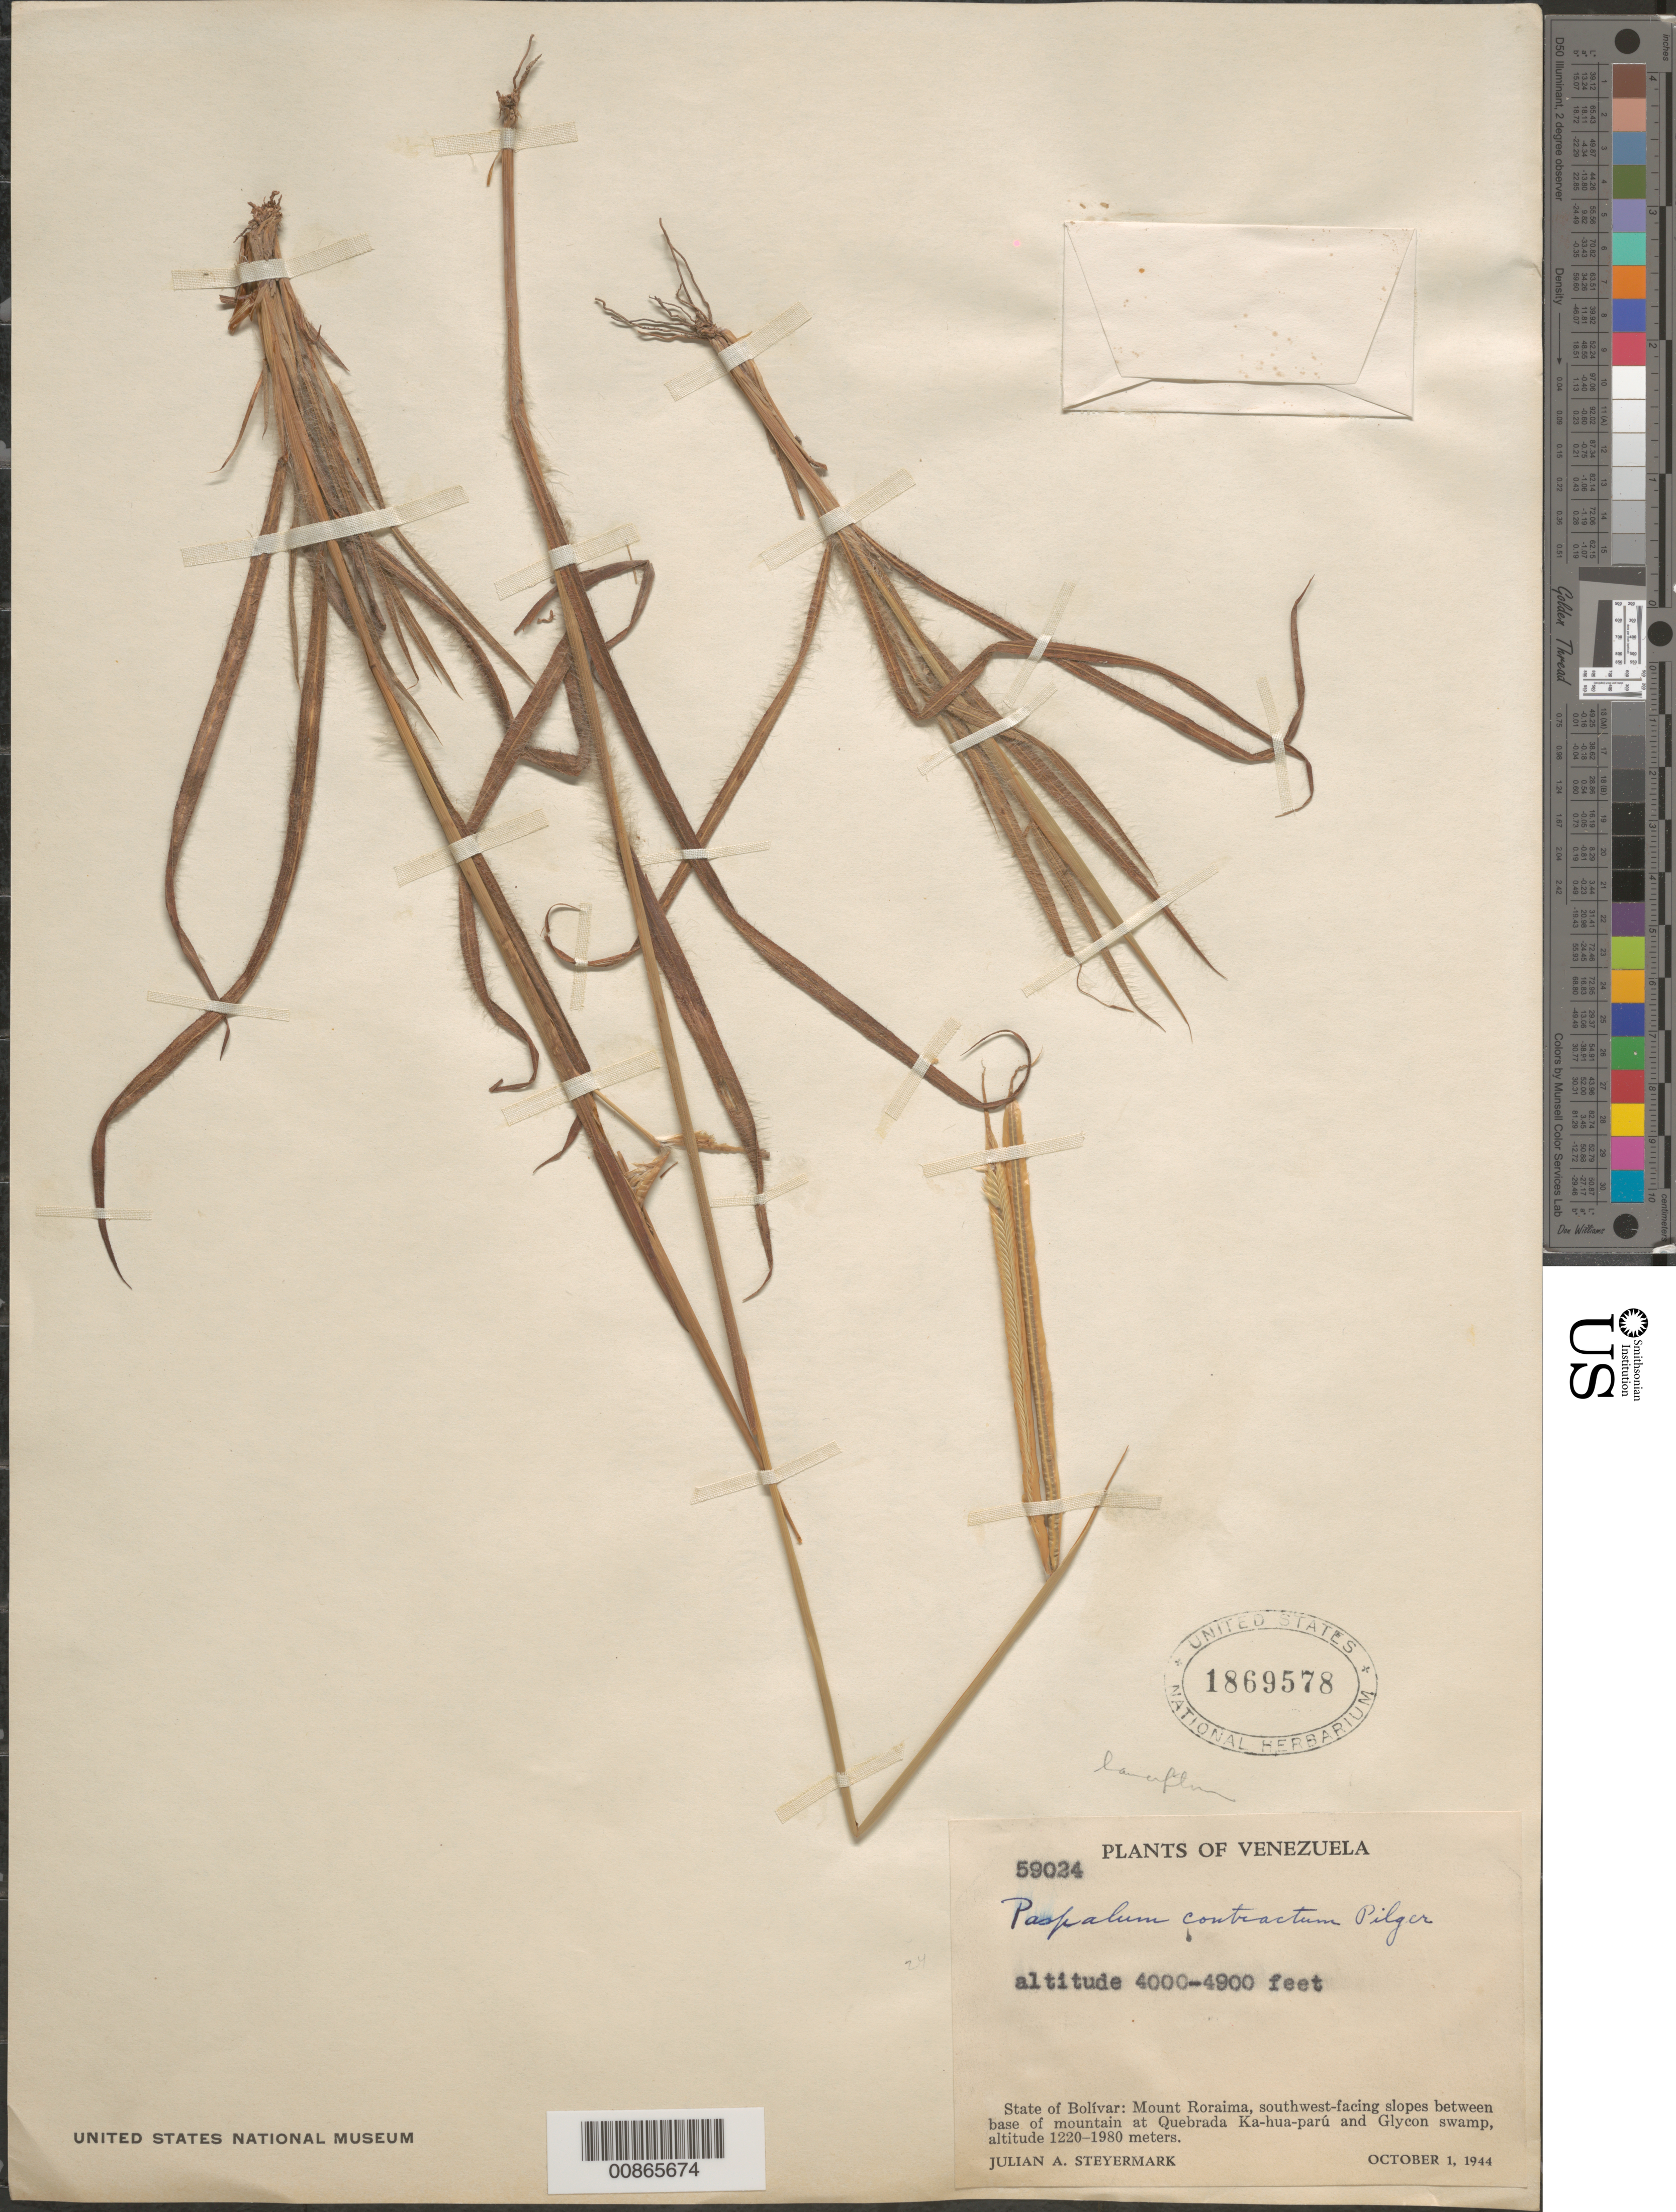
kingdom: Plantae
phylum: Tracheophyta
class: Liliopsida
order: Poales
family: Poaceae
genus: Paspalum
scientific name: Paspalum lanciflorum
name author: Trin.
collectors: J. Steyermark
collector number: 59024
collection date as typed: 1-Oct-44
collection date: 1944-10-01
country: Venezuela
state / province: Bolívar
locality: Mt. Roraima, SW-facing slopes between base of mountain at Quebrada Ka-hua parú & Glycon swamp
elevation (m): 1219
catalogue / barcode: US 1869578